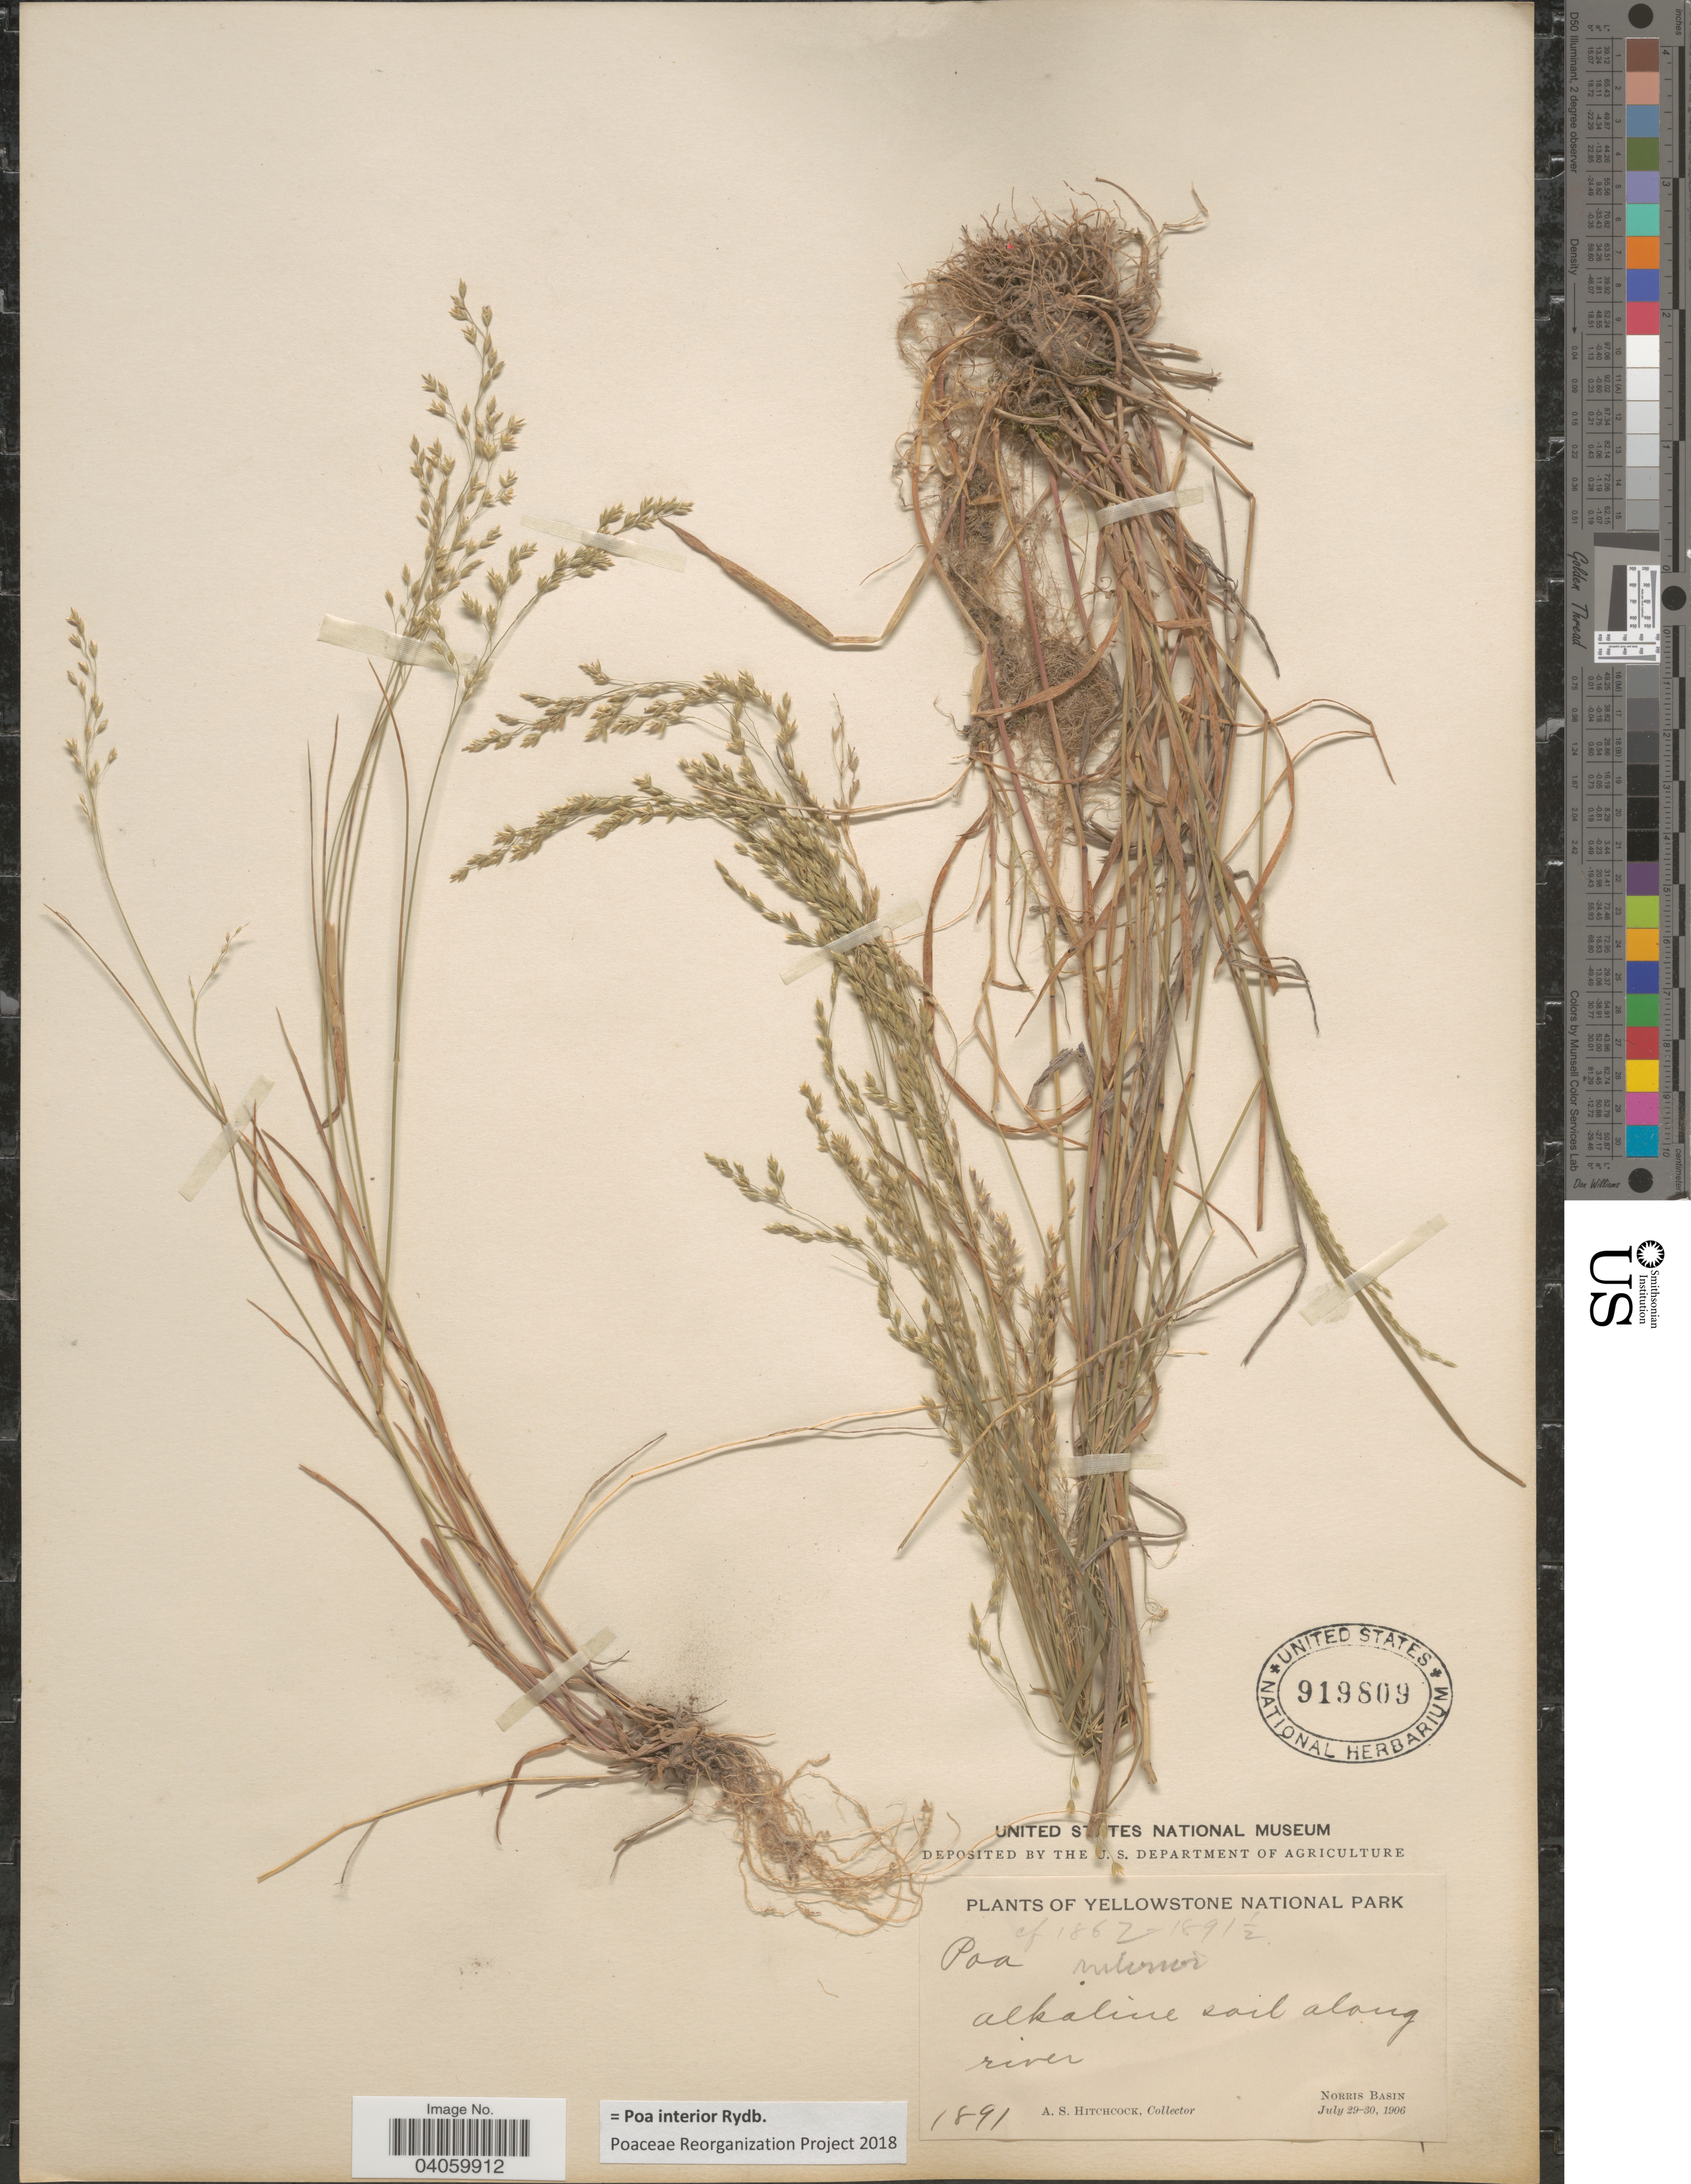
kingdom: Plantae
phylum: Tracheophyta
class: Liliopsida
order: Poales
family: Poaceae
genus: Poa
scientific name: Poa interior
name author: Rydb.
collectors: A. S. Hitchcock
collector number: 1891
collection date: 1906-07-29/1906-07-30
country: United States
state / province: Wyoming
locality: Yellowstone National Park. Norris Basin.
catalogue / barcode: US 919809